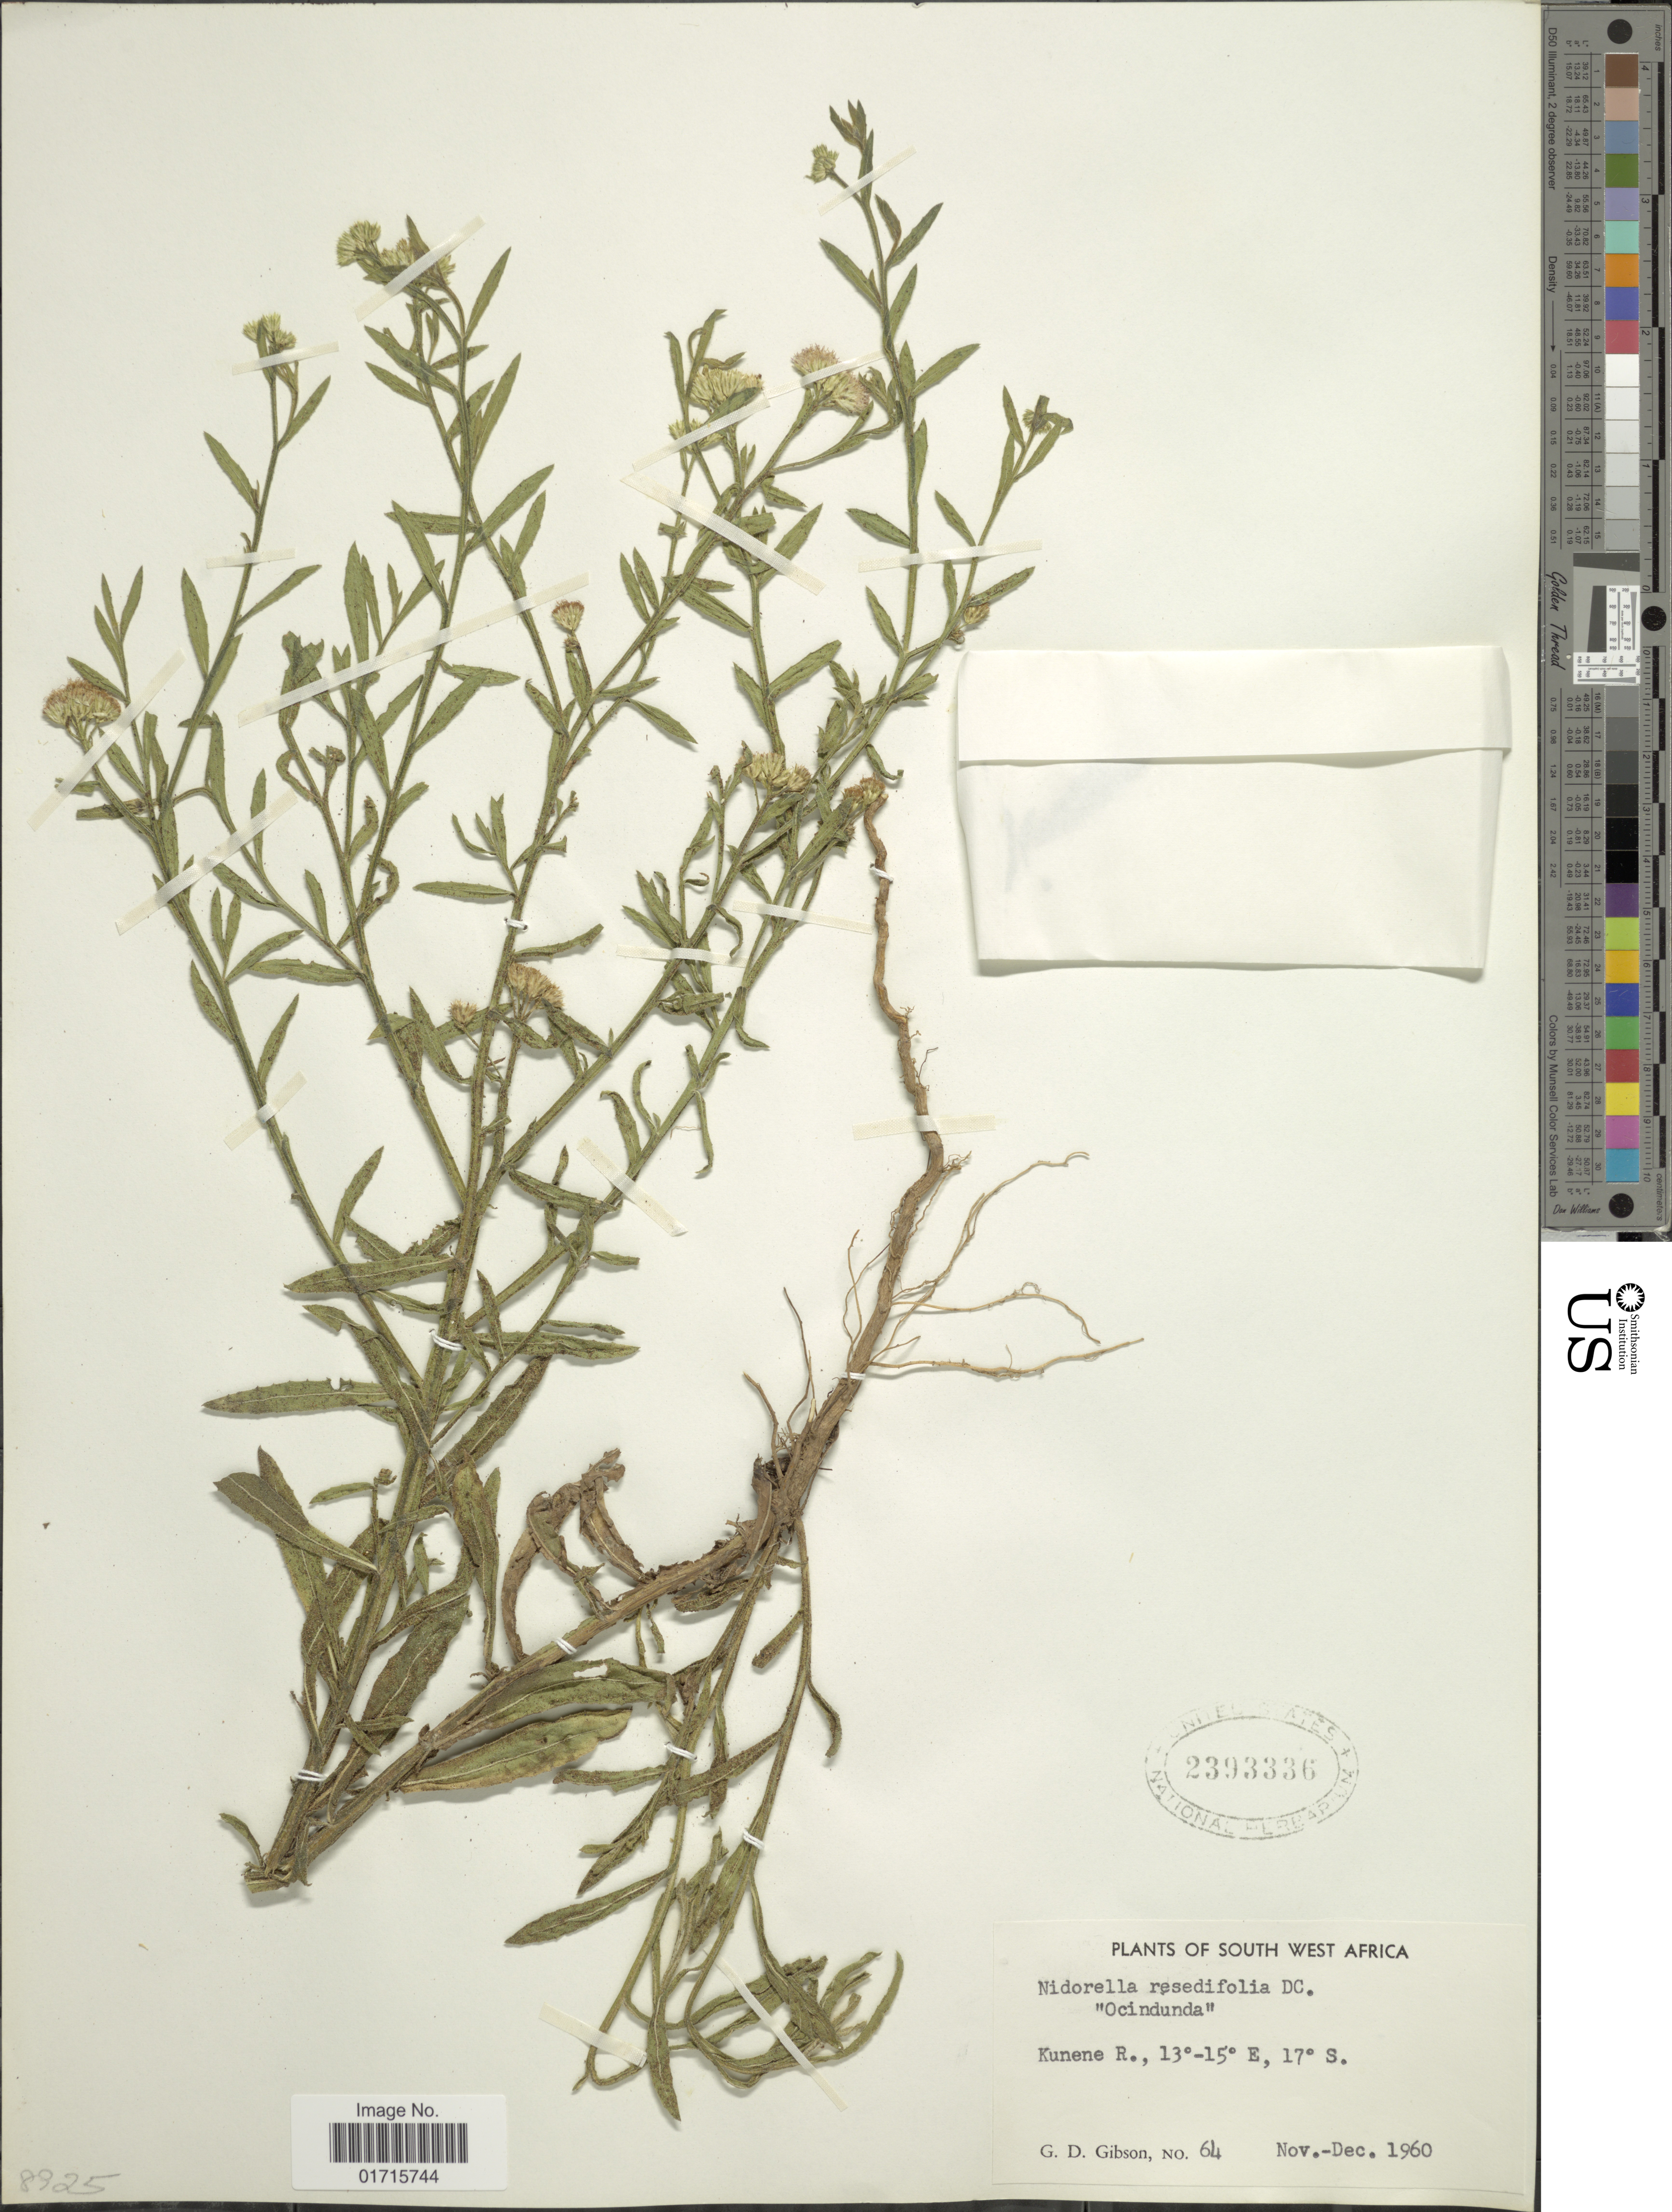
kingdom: Plantae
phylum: Tracheophyta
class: Magnoliopsida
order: Asterales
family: Asteraceae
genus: Nidorella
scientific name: Nidorella resedifolia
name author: DC.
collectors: G. D. Gibson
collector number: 64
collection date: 1960-11/1960-12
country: Namibia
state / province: Kunene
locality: South West Africa. Kunene R.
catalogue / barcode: US 2393336